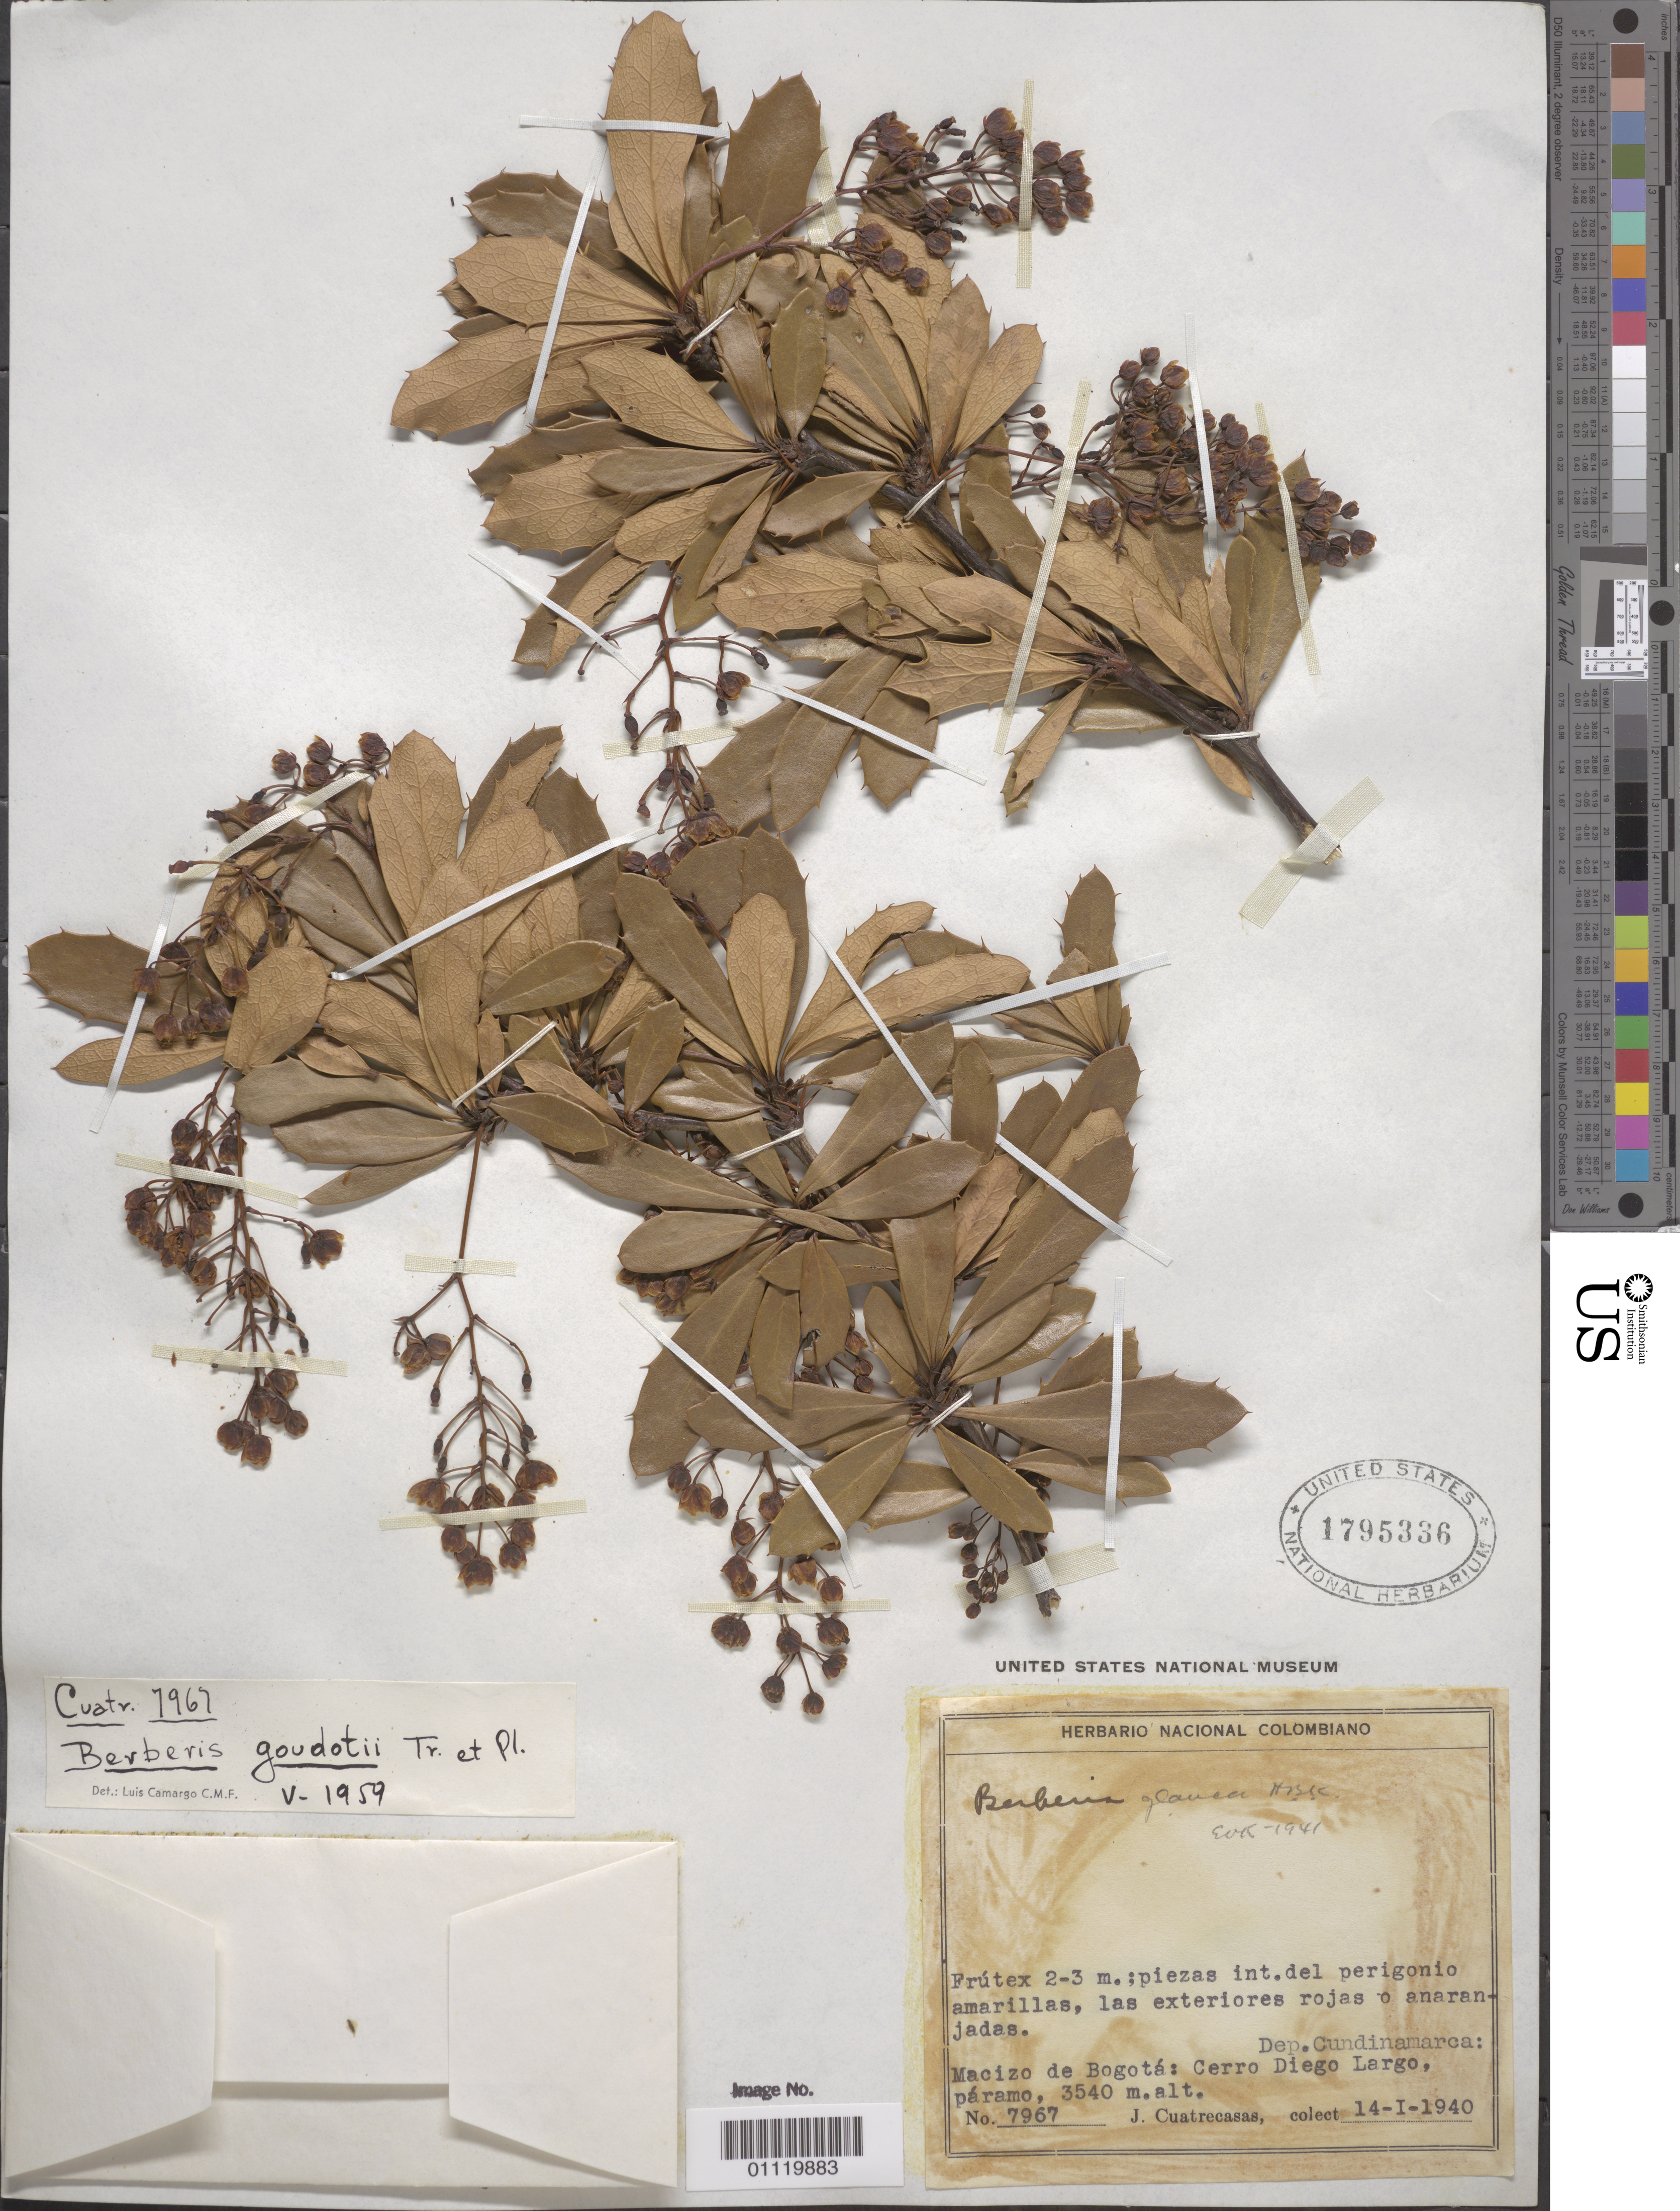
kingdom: Plantae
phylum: Tracheophyta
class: Magnoliopsida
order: Ranunculales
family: Berberidaceae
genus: Berberis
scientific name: Berberis goudotii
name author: Triana & Planch. ex Wedd.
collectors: J. Cuatrecasas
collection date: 1940-01-14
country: Colombia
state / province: Cundinamarca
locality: Macizo (massif/stretch) of Bogota: Diego Largo Hill, paramo.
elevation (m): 3540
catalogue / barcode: US 1795336